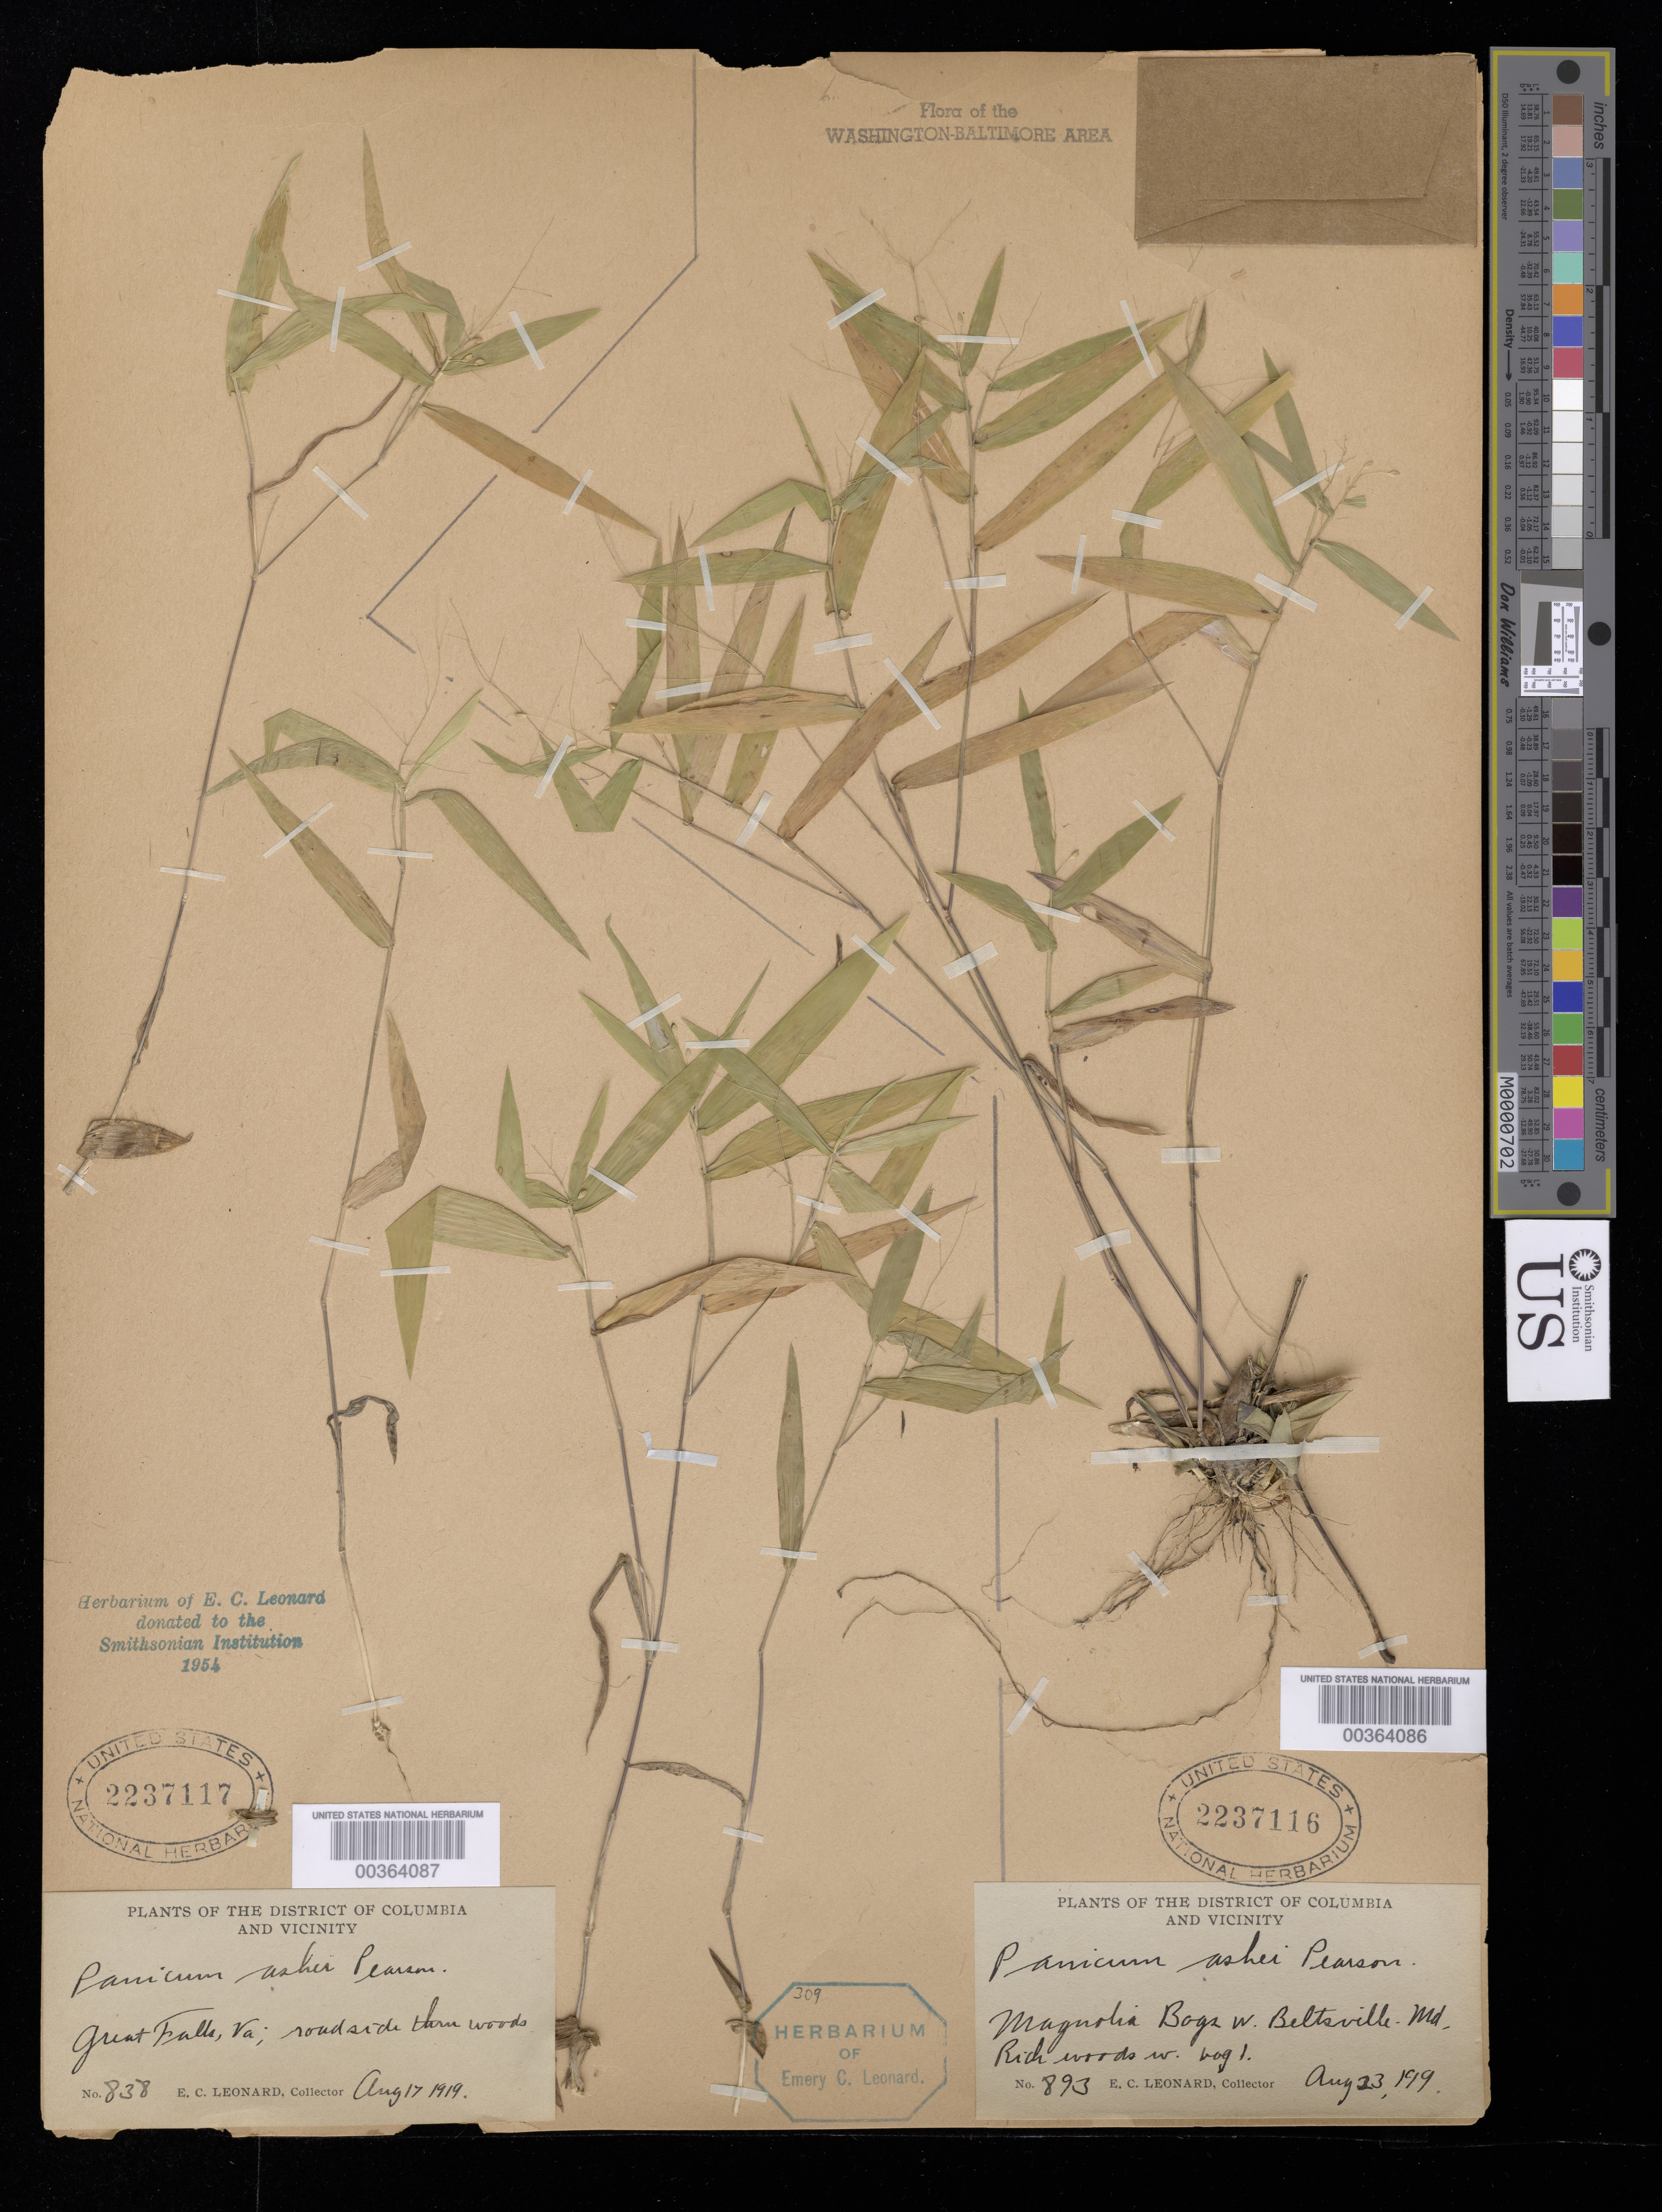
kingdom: Plantae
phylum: Tracheophyta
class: Liliopsida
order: Poales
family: Poaceae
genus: Dichanthelium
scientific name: Dichanthelium commutatum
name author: (Schult.) Gould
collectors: E. C. Leonard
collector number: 893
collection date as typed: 23 Aug 1919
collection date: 1919-08-23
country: United States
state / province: Maryland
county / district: Prince George's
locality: Magnolia Bogs, west of Beltsville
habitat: Magnolia bogs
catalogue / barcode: US 2237116